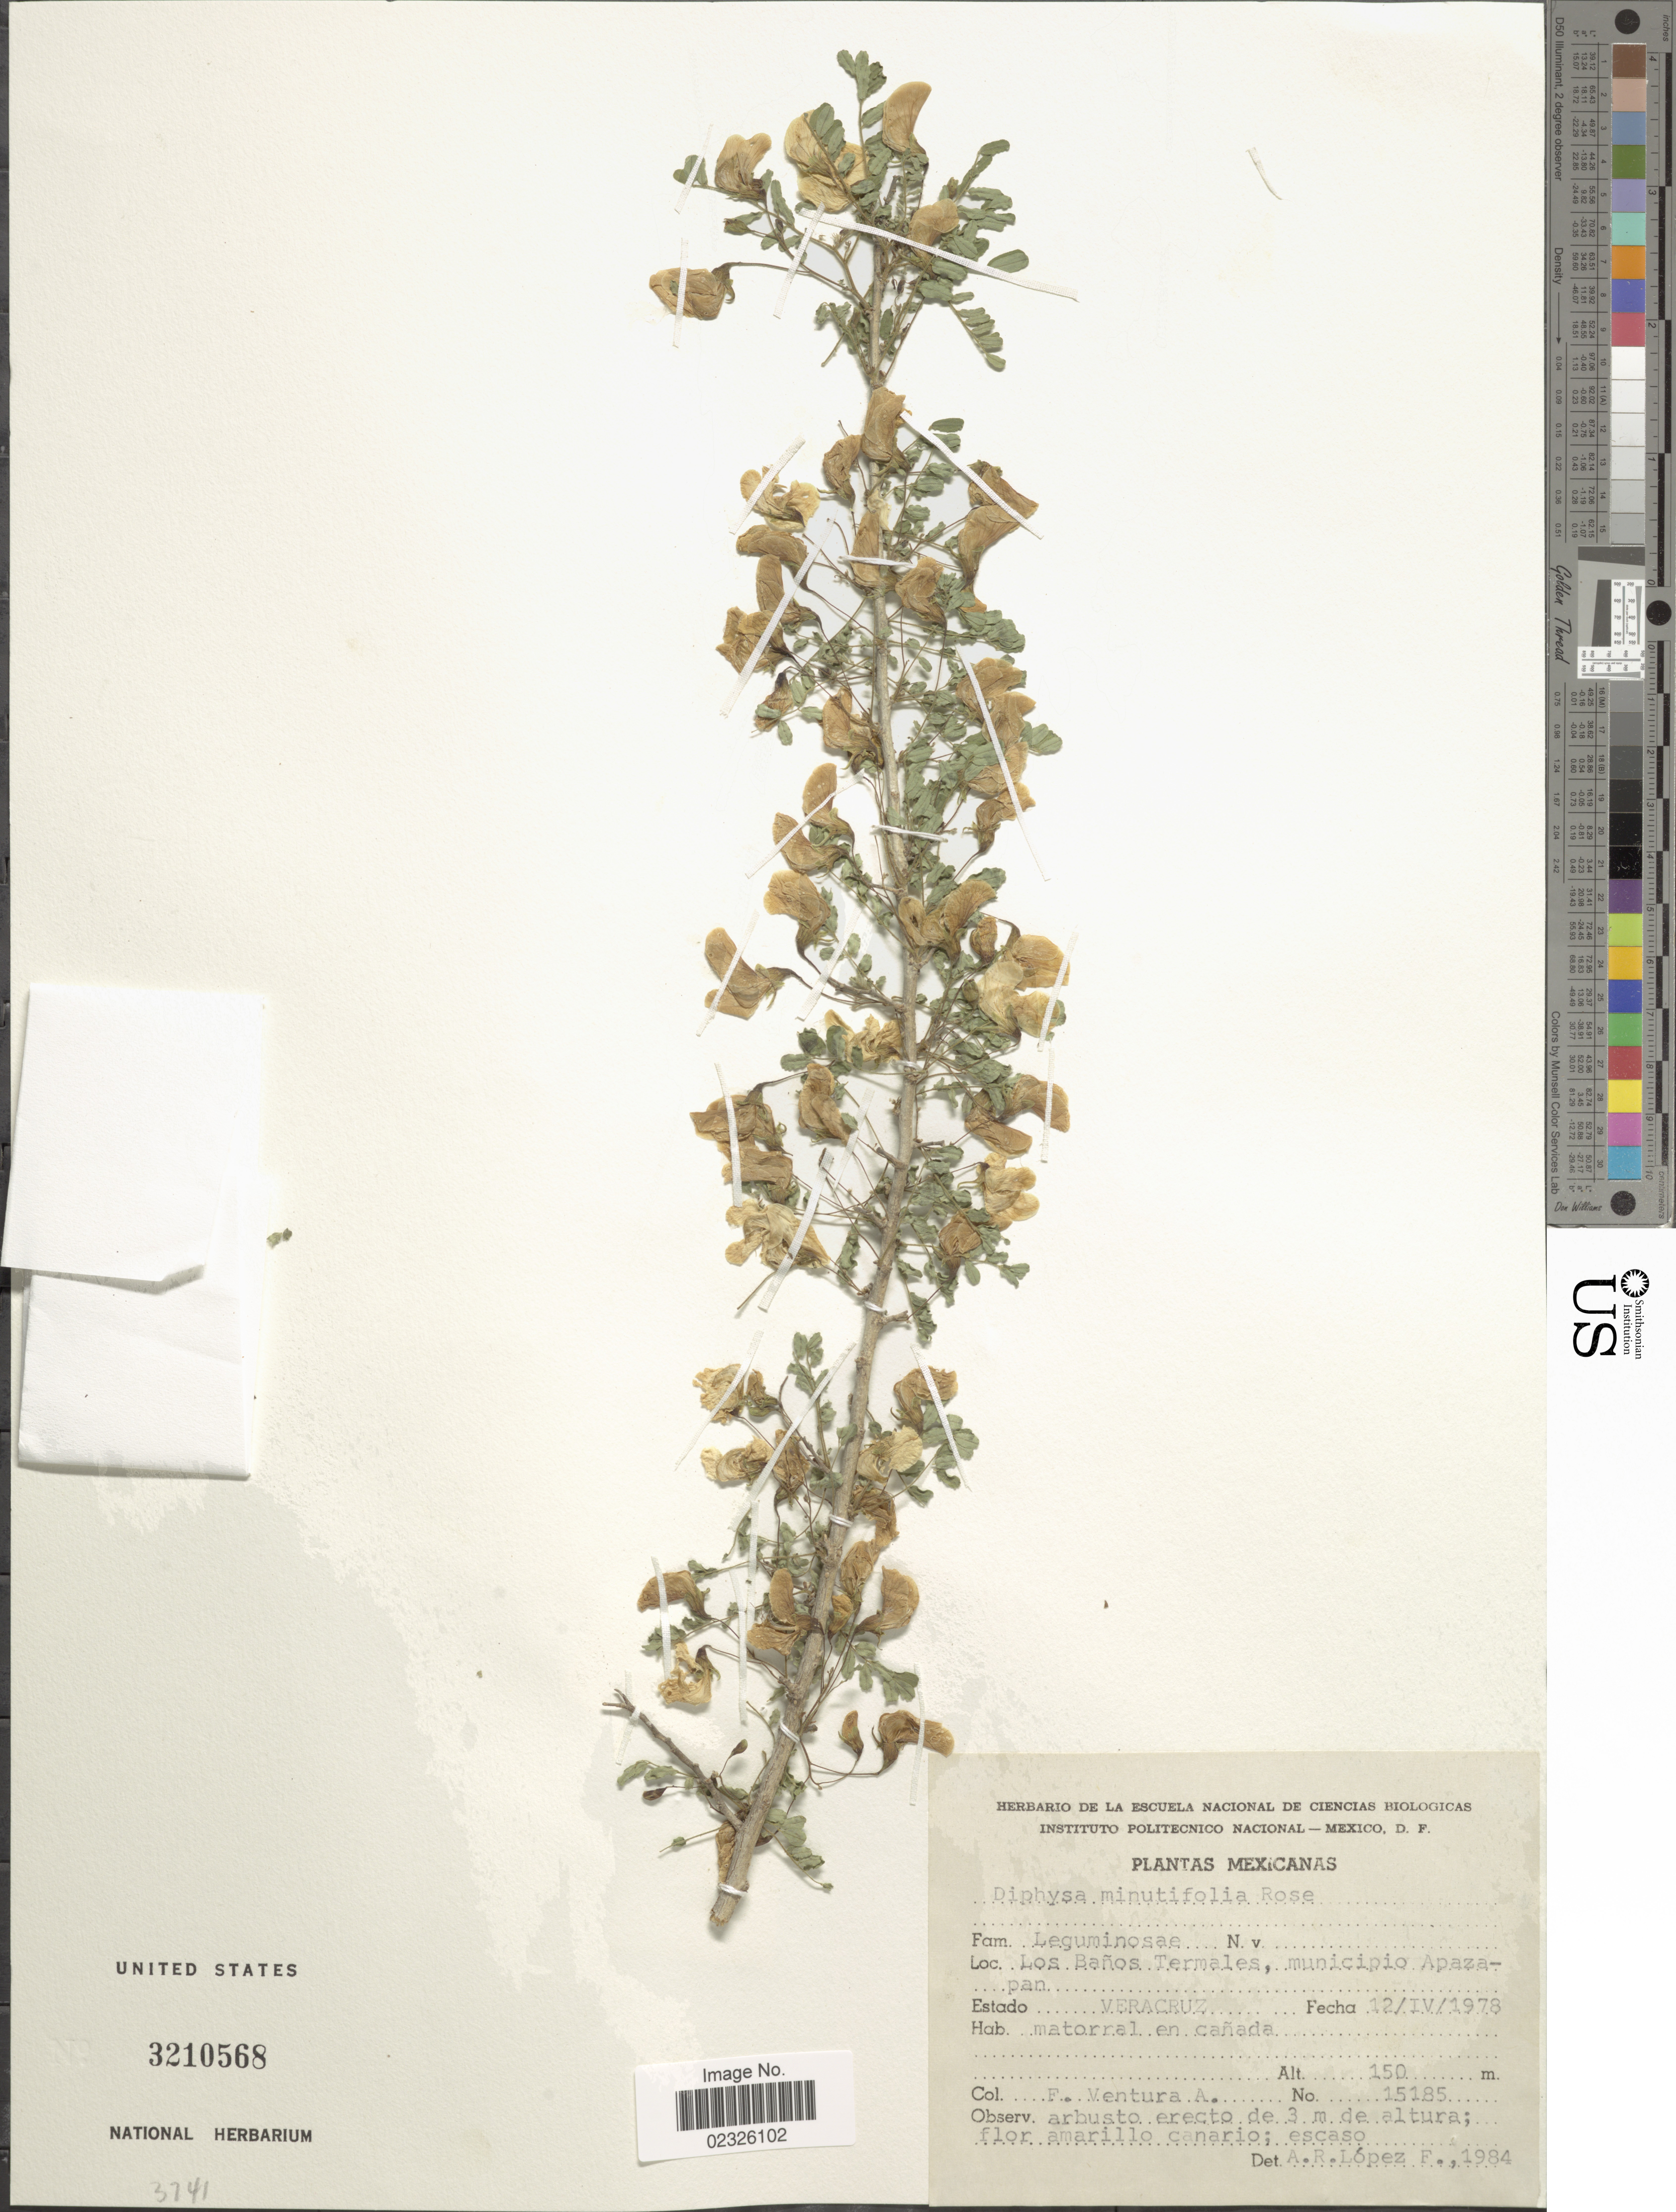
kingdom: Plantae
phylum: Tracheophyta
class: Magnoliopsida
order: Fabales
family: Fabaceae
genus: Diphysa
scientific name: Diphysa minutifolia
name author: Rose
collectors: F. Ventura A.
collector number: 15185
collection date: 1978-04-12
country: Mexico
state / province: Veracruz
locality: Los Baños Termales, municipio Apazapan, Estado Veracruz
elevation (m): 150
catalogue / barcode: US 3210568